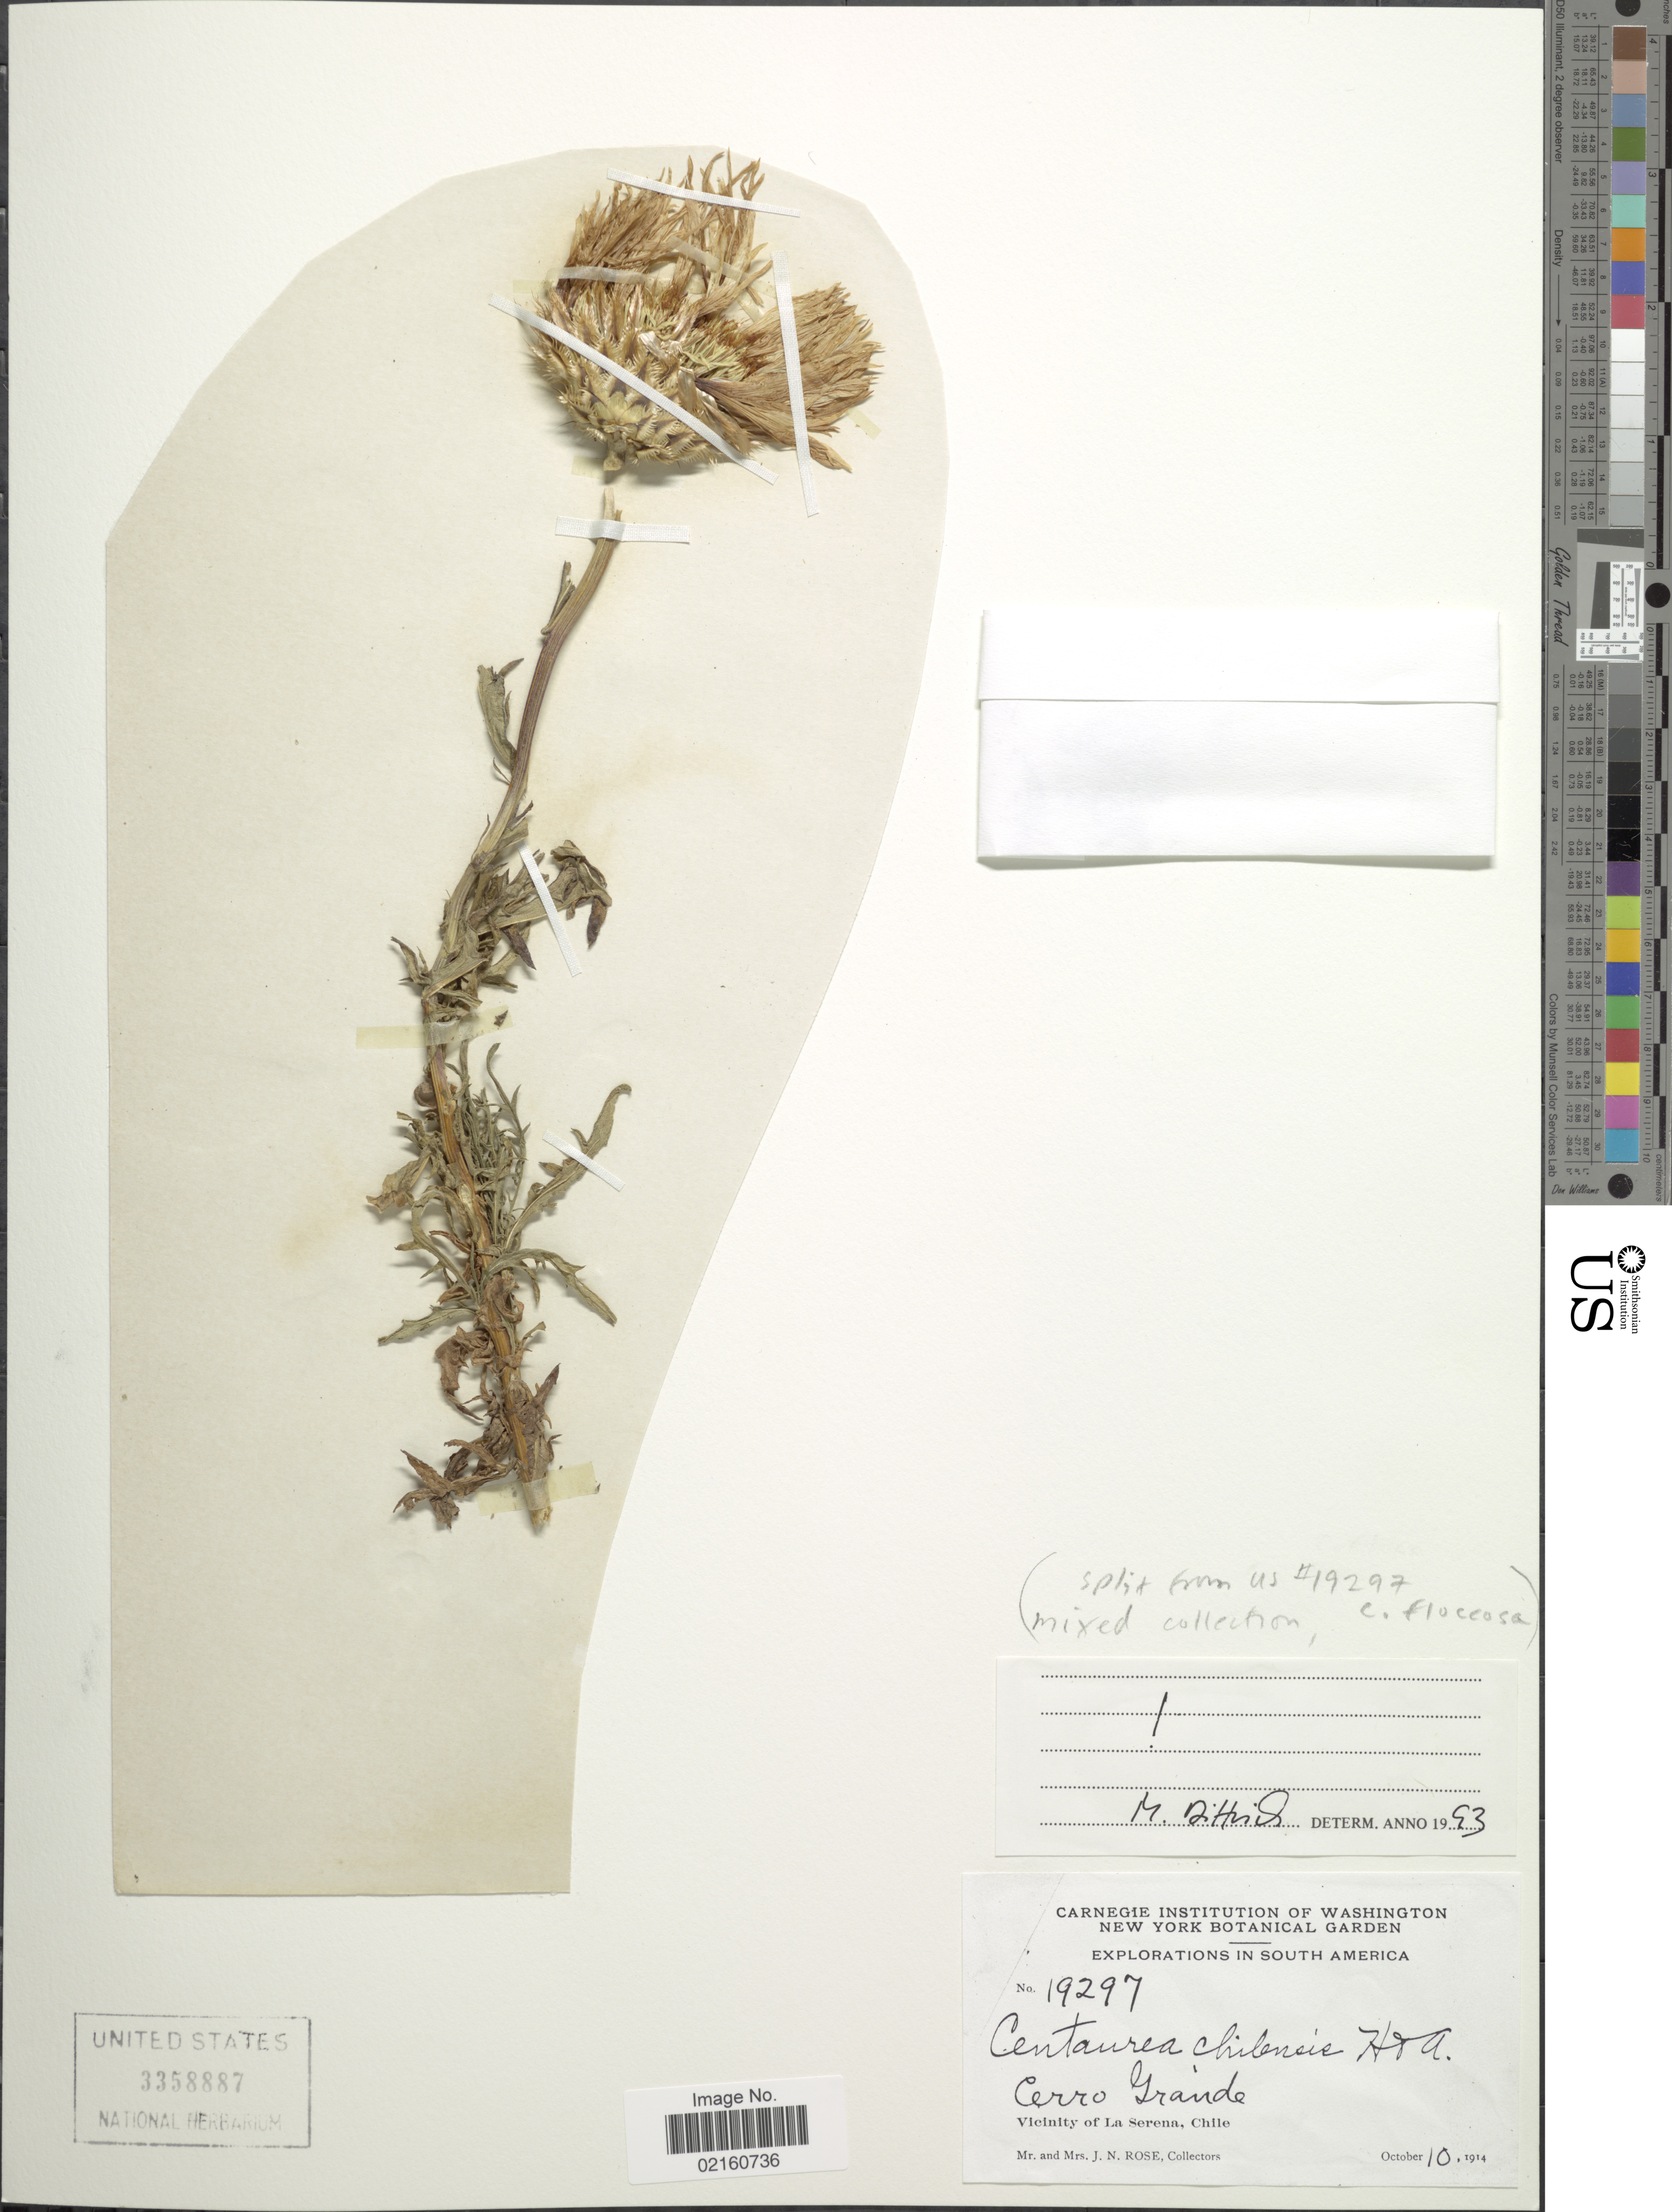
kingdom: Plantae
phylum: Tracheophyta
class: Magnoliopsida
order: Asterales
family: Asteraceae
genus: Centaurea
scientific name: Centaurea chilensis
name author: Bertero ex Hook. & Arn.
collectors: J. N. Rose & L. B. Rose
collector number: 19297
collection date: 1914-10-10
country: Chile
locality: South America, Cerro Grande, Vicinity of La Serena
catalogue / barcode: US 3358887